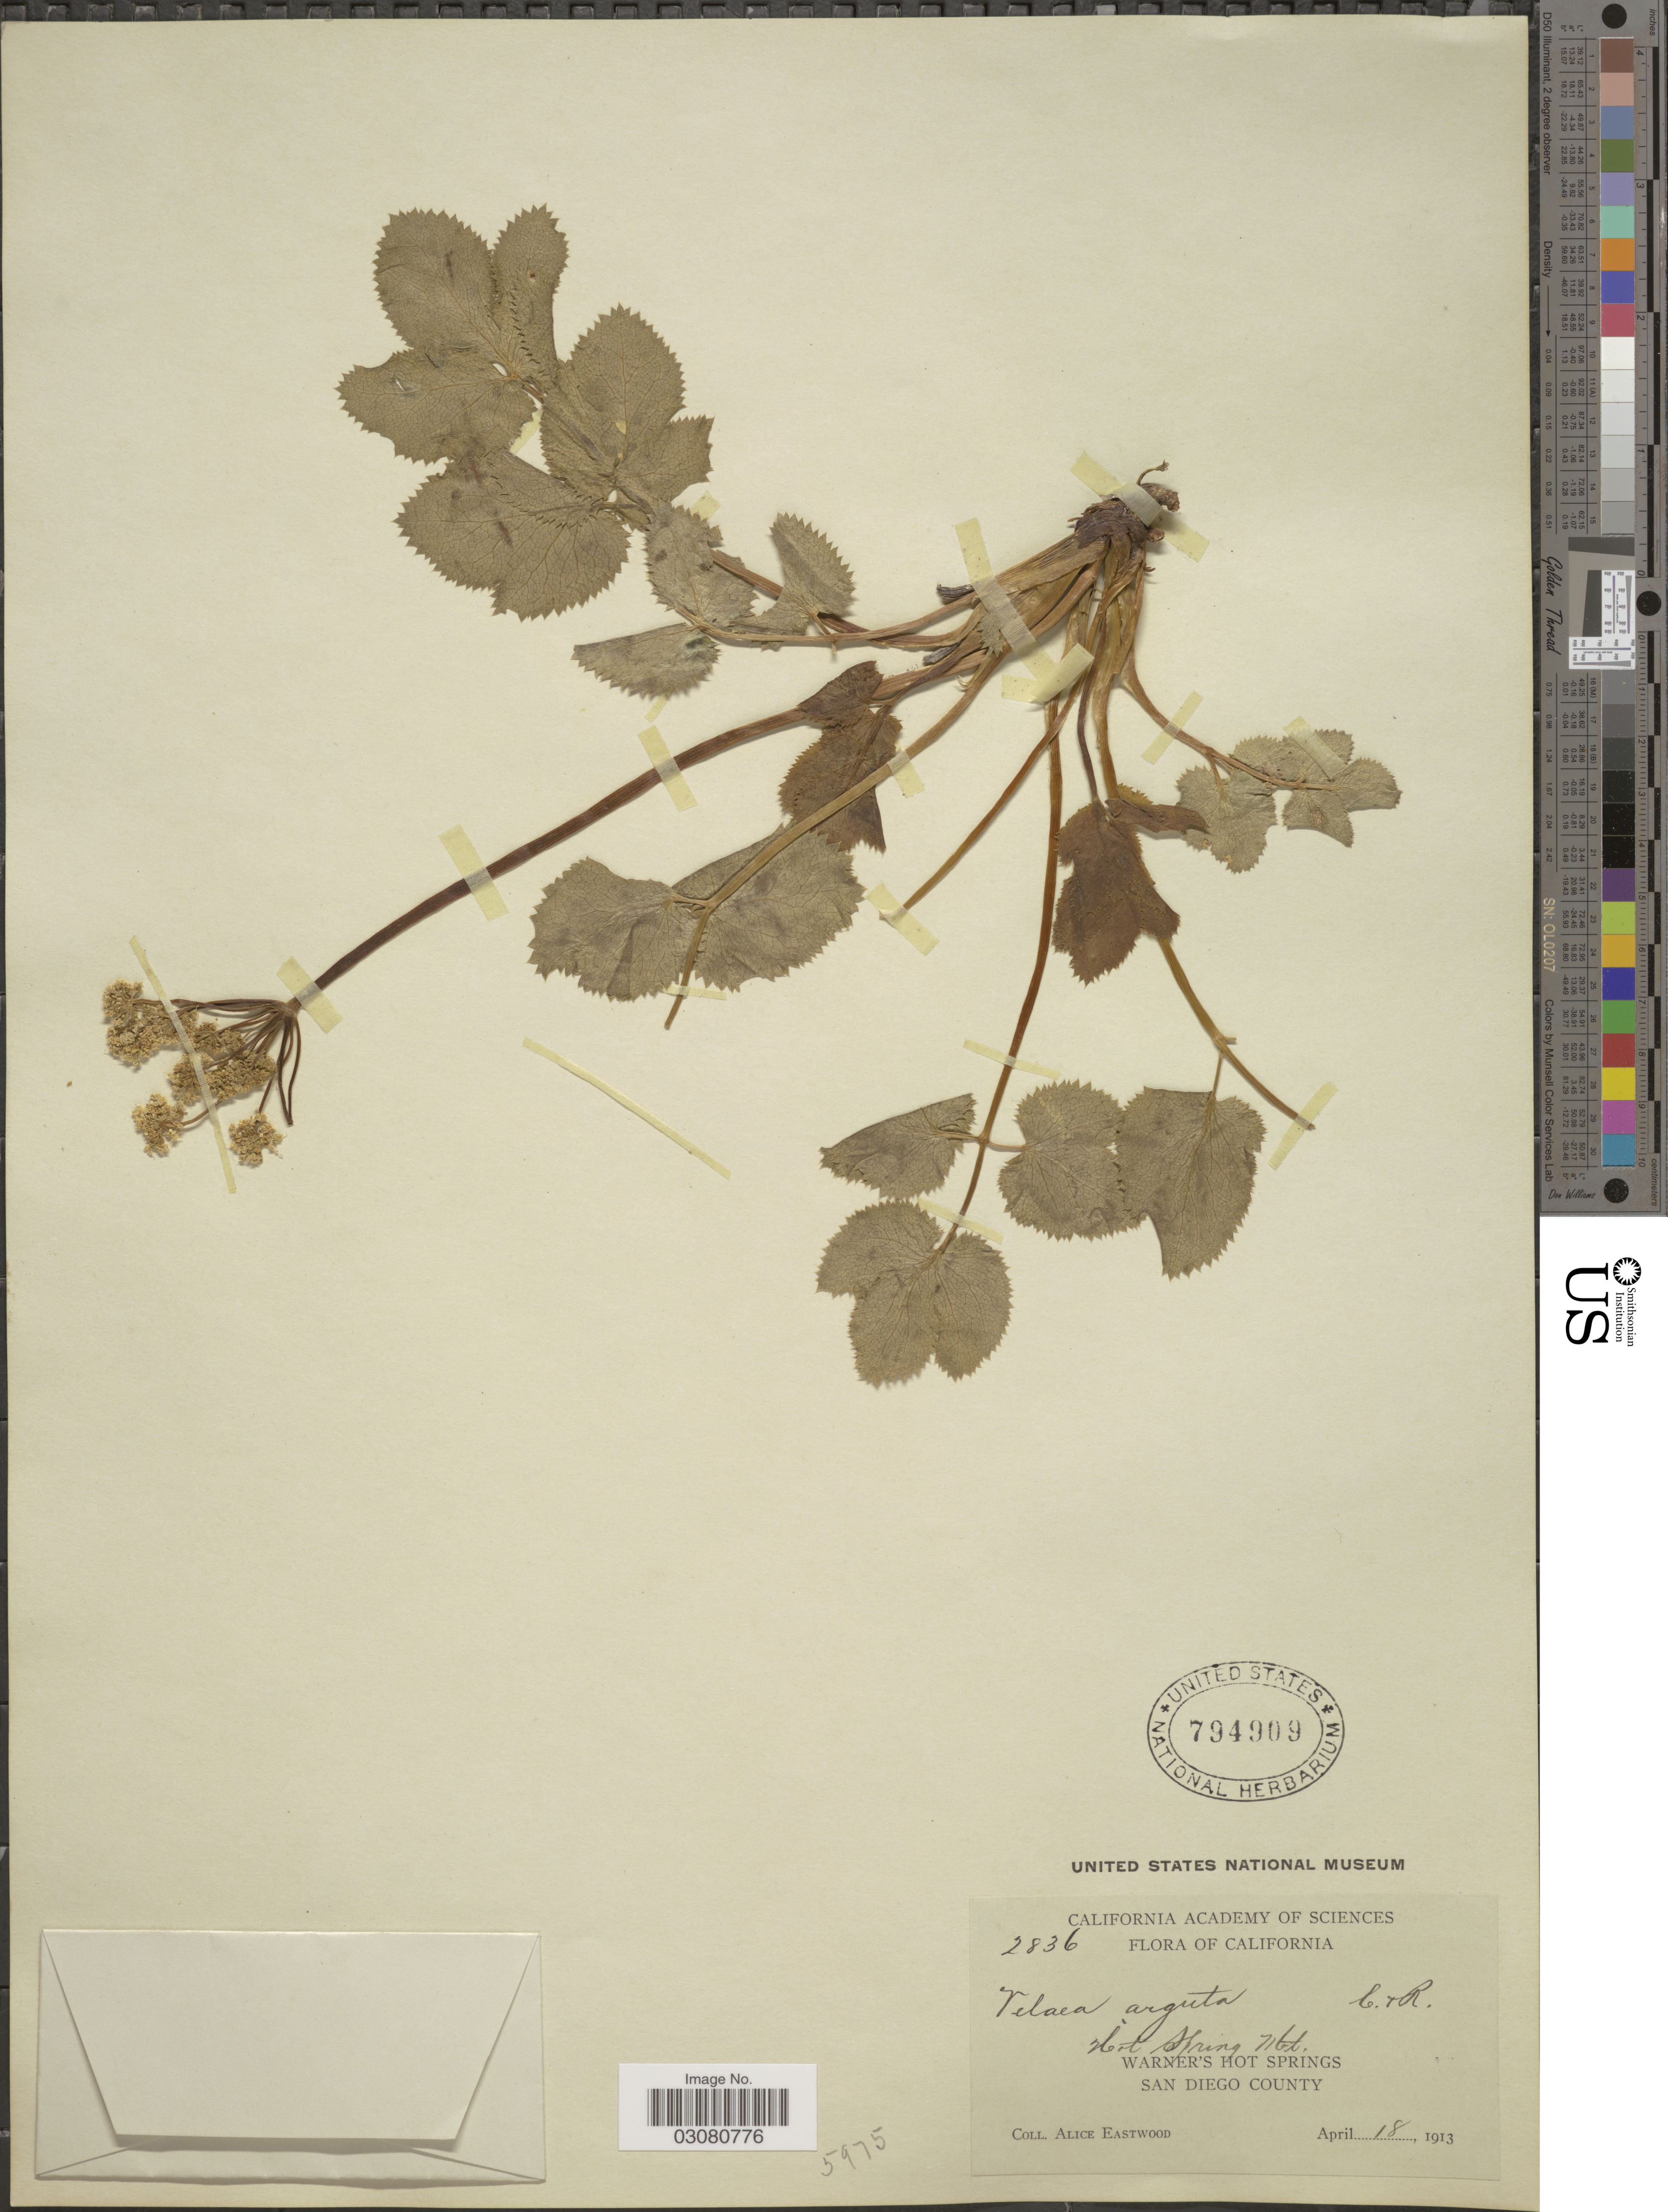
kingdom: Plantae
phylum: Tracheophyta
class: Magnoliopsida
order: Apiales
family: Apiaceae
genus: Tauschia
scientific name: Tauschia arguta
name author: (Torr.) J.F. Macbr.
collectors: A. Eastwood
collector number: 2836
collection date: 1913-04-18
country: United States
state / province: California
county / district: San Diego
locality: Hot Spring Mt. Warner's Hot Springs. San Diego County.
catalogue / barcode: US 794909